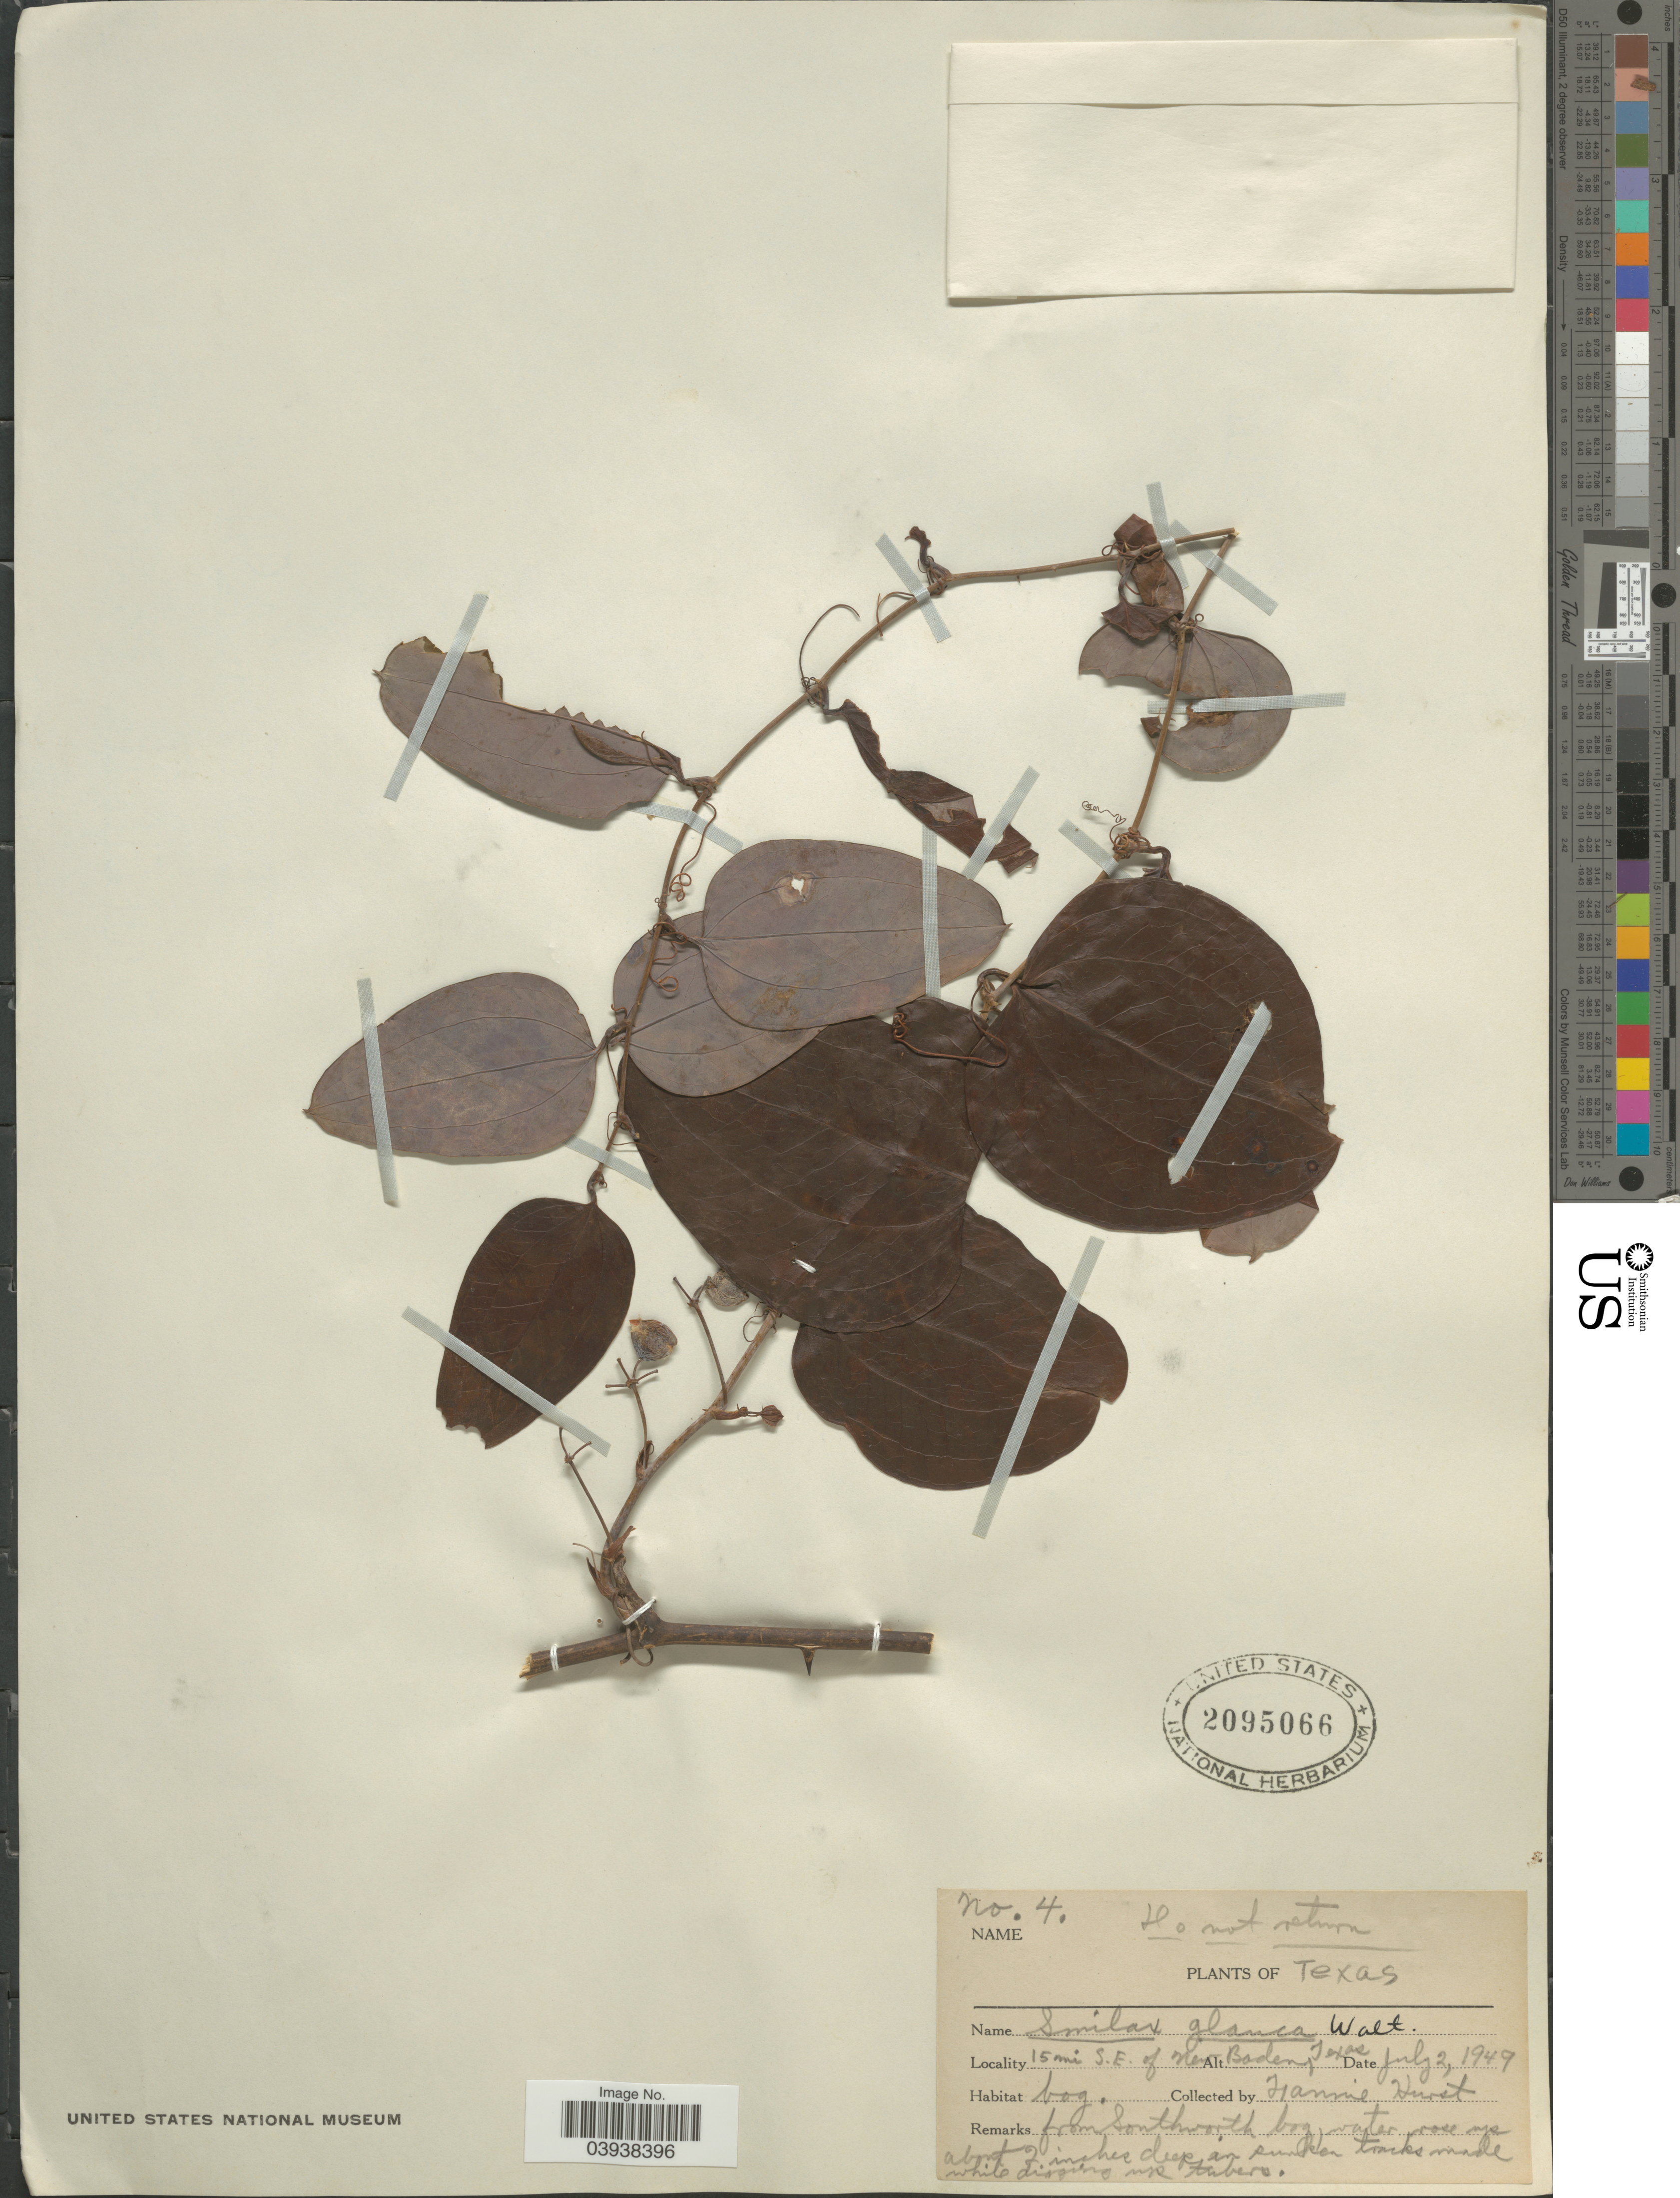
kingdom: Plantae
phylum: Tracheophyta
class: Liliopsida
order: Liliales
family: Smilacaceae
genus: Smilax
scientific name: Smilax glauca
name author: Walter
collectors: F. Hurst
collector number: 4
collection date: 1949-07-02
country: United States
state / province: Texas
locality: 15 mi S.E. of New Baden.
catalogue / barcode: US 2095066